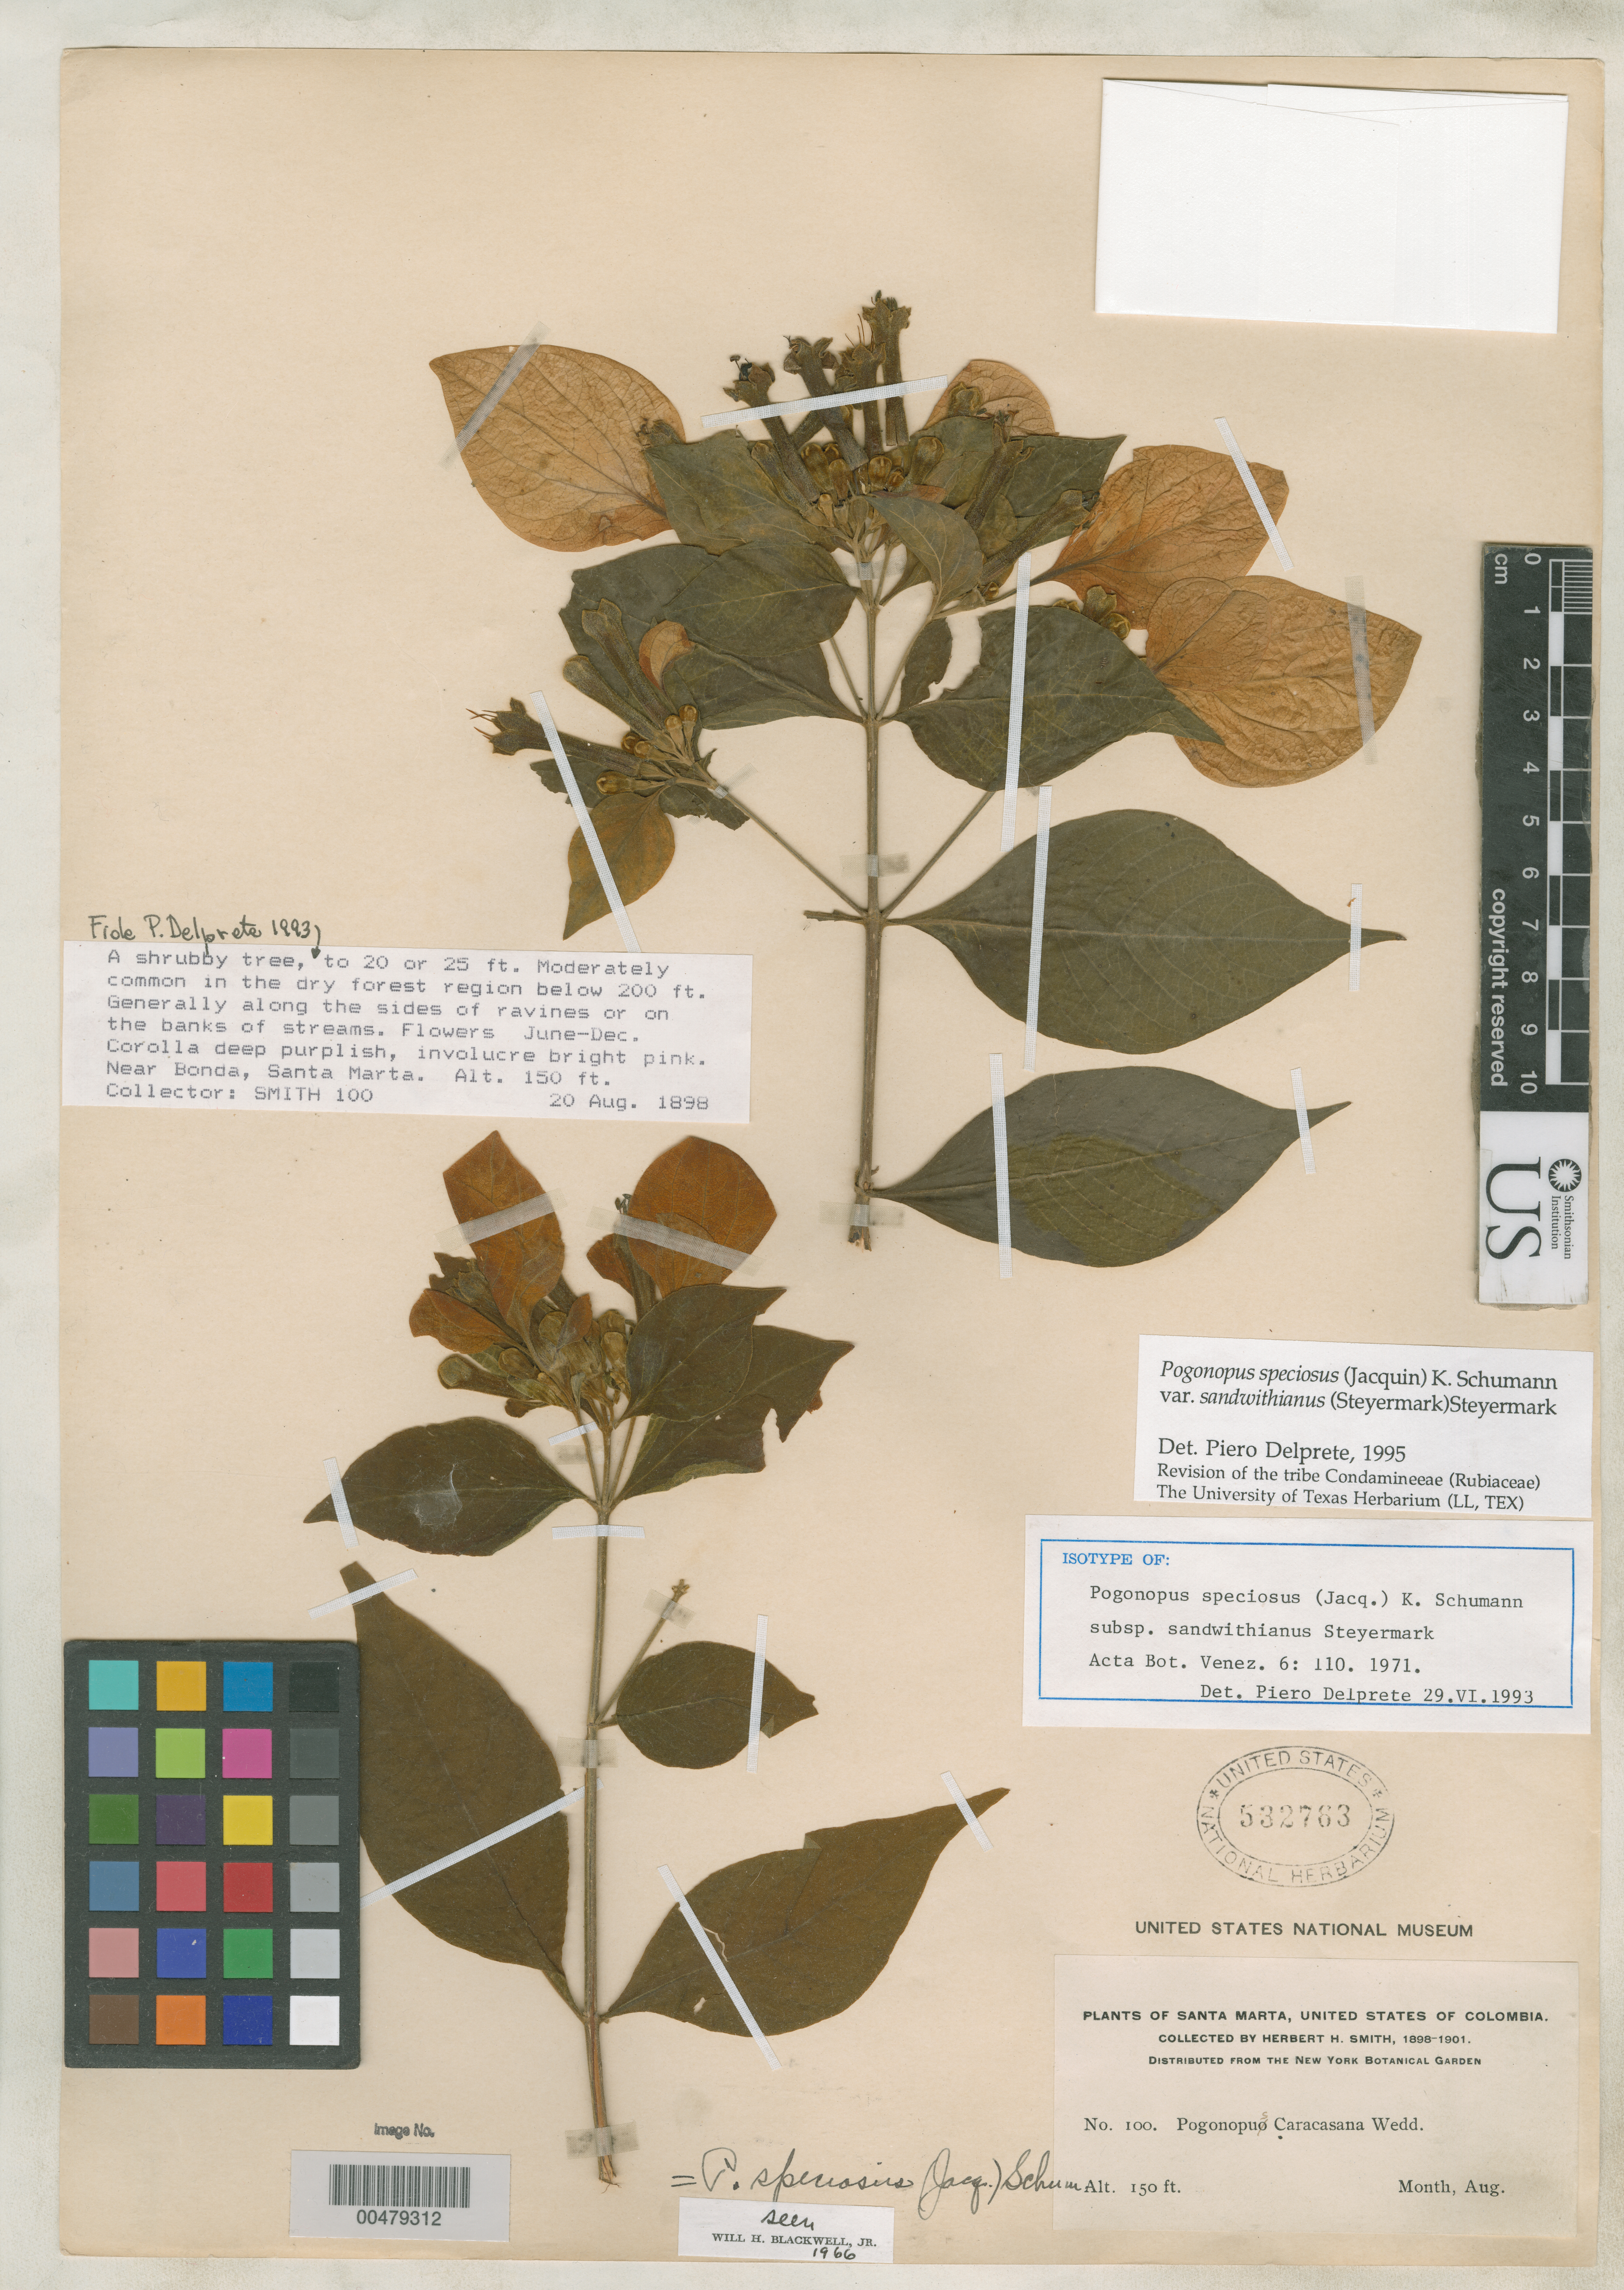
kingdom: Plantae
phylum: Tracheophyta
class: Magnoliopsida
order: Gentianales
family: Rubiaceae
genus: Pogonopus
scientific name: Pogonopus speciosus subsp. sandwithianus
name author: Steyerm.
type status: Isotype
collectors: Herbert H. Smith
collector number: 100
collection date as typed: Aug 1898 to -- Aug 1901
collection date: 1898-08/1901-08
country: Colombia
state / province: Magdalena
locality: Santa Marta.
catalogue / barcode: US 532763